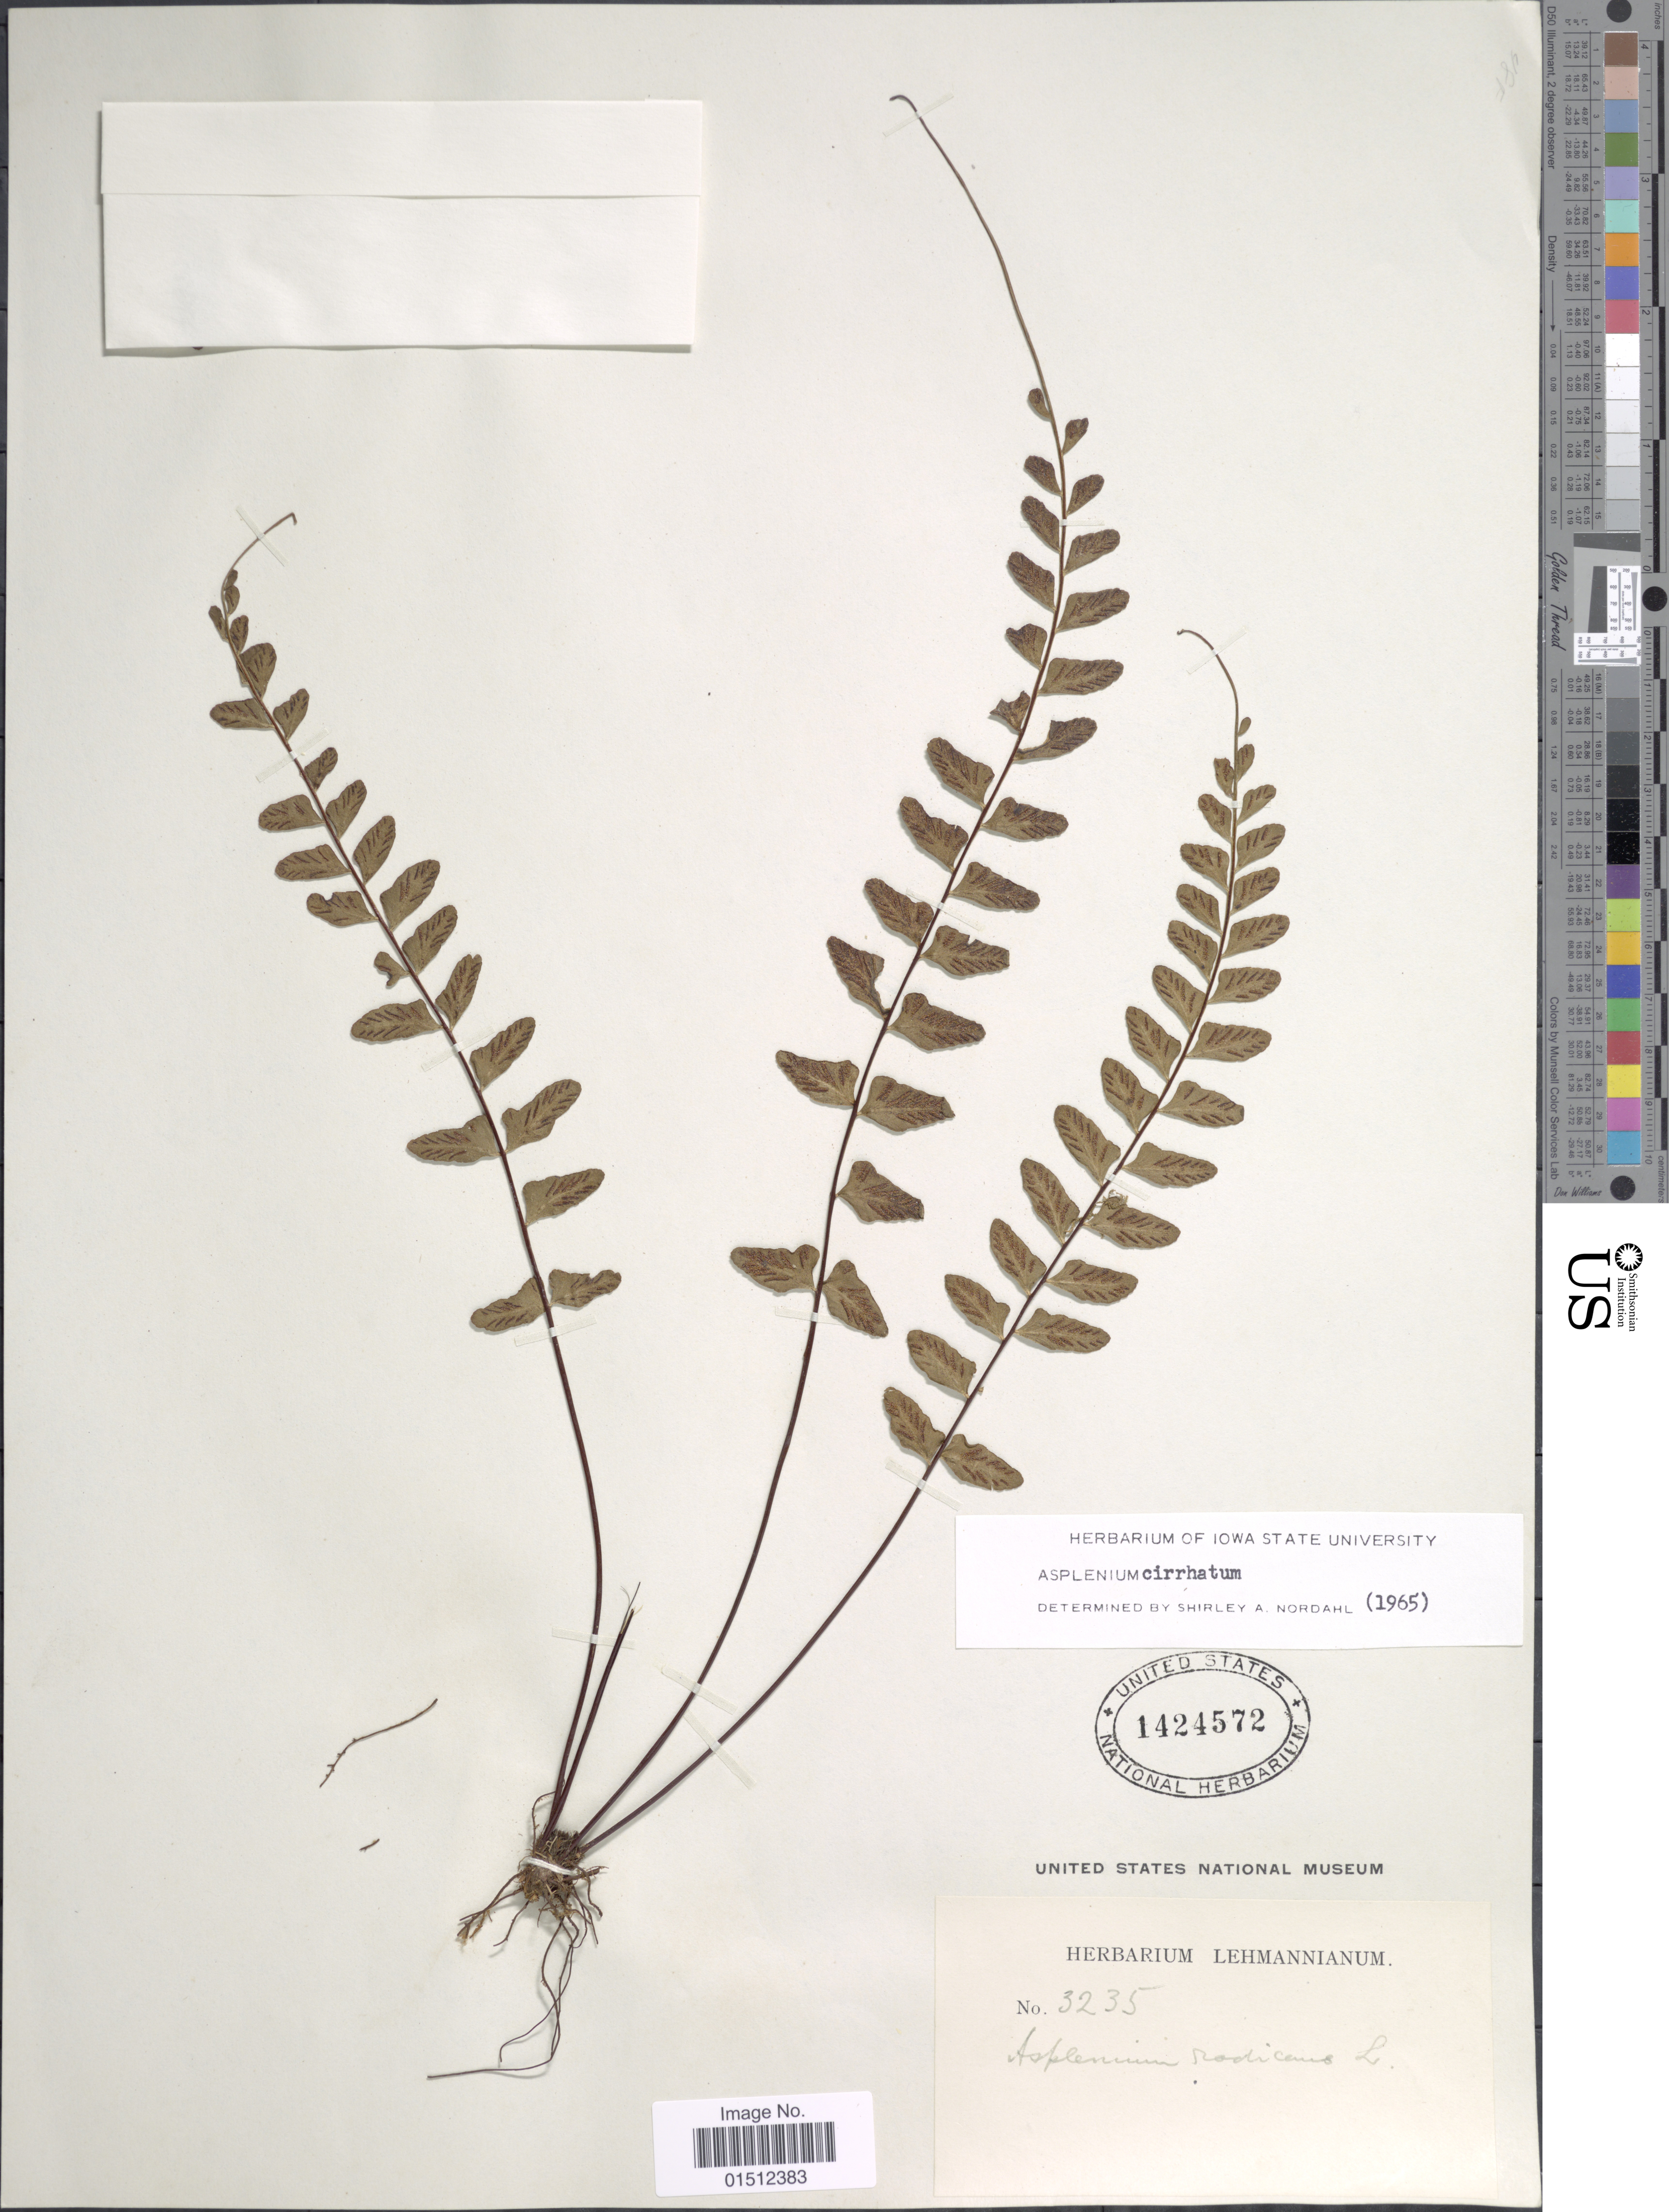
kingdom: Plantae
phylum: Tracheophyta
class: Polypodiopsida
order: Polypodiales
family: Aspleniaceae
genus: Asplenium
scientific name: Asplenium radicans var. cirrhatum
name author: (Rich. ex Willd.) Rosenst.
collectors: ex herb. Lehmannianum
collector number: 3235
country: Colombia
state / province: Antioquia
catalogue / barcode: US 1424572